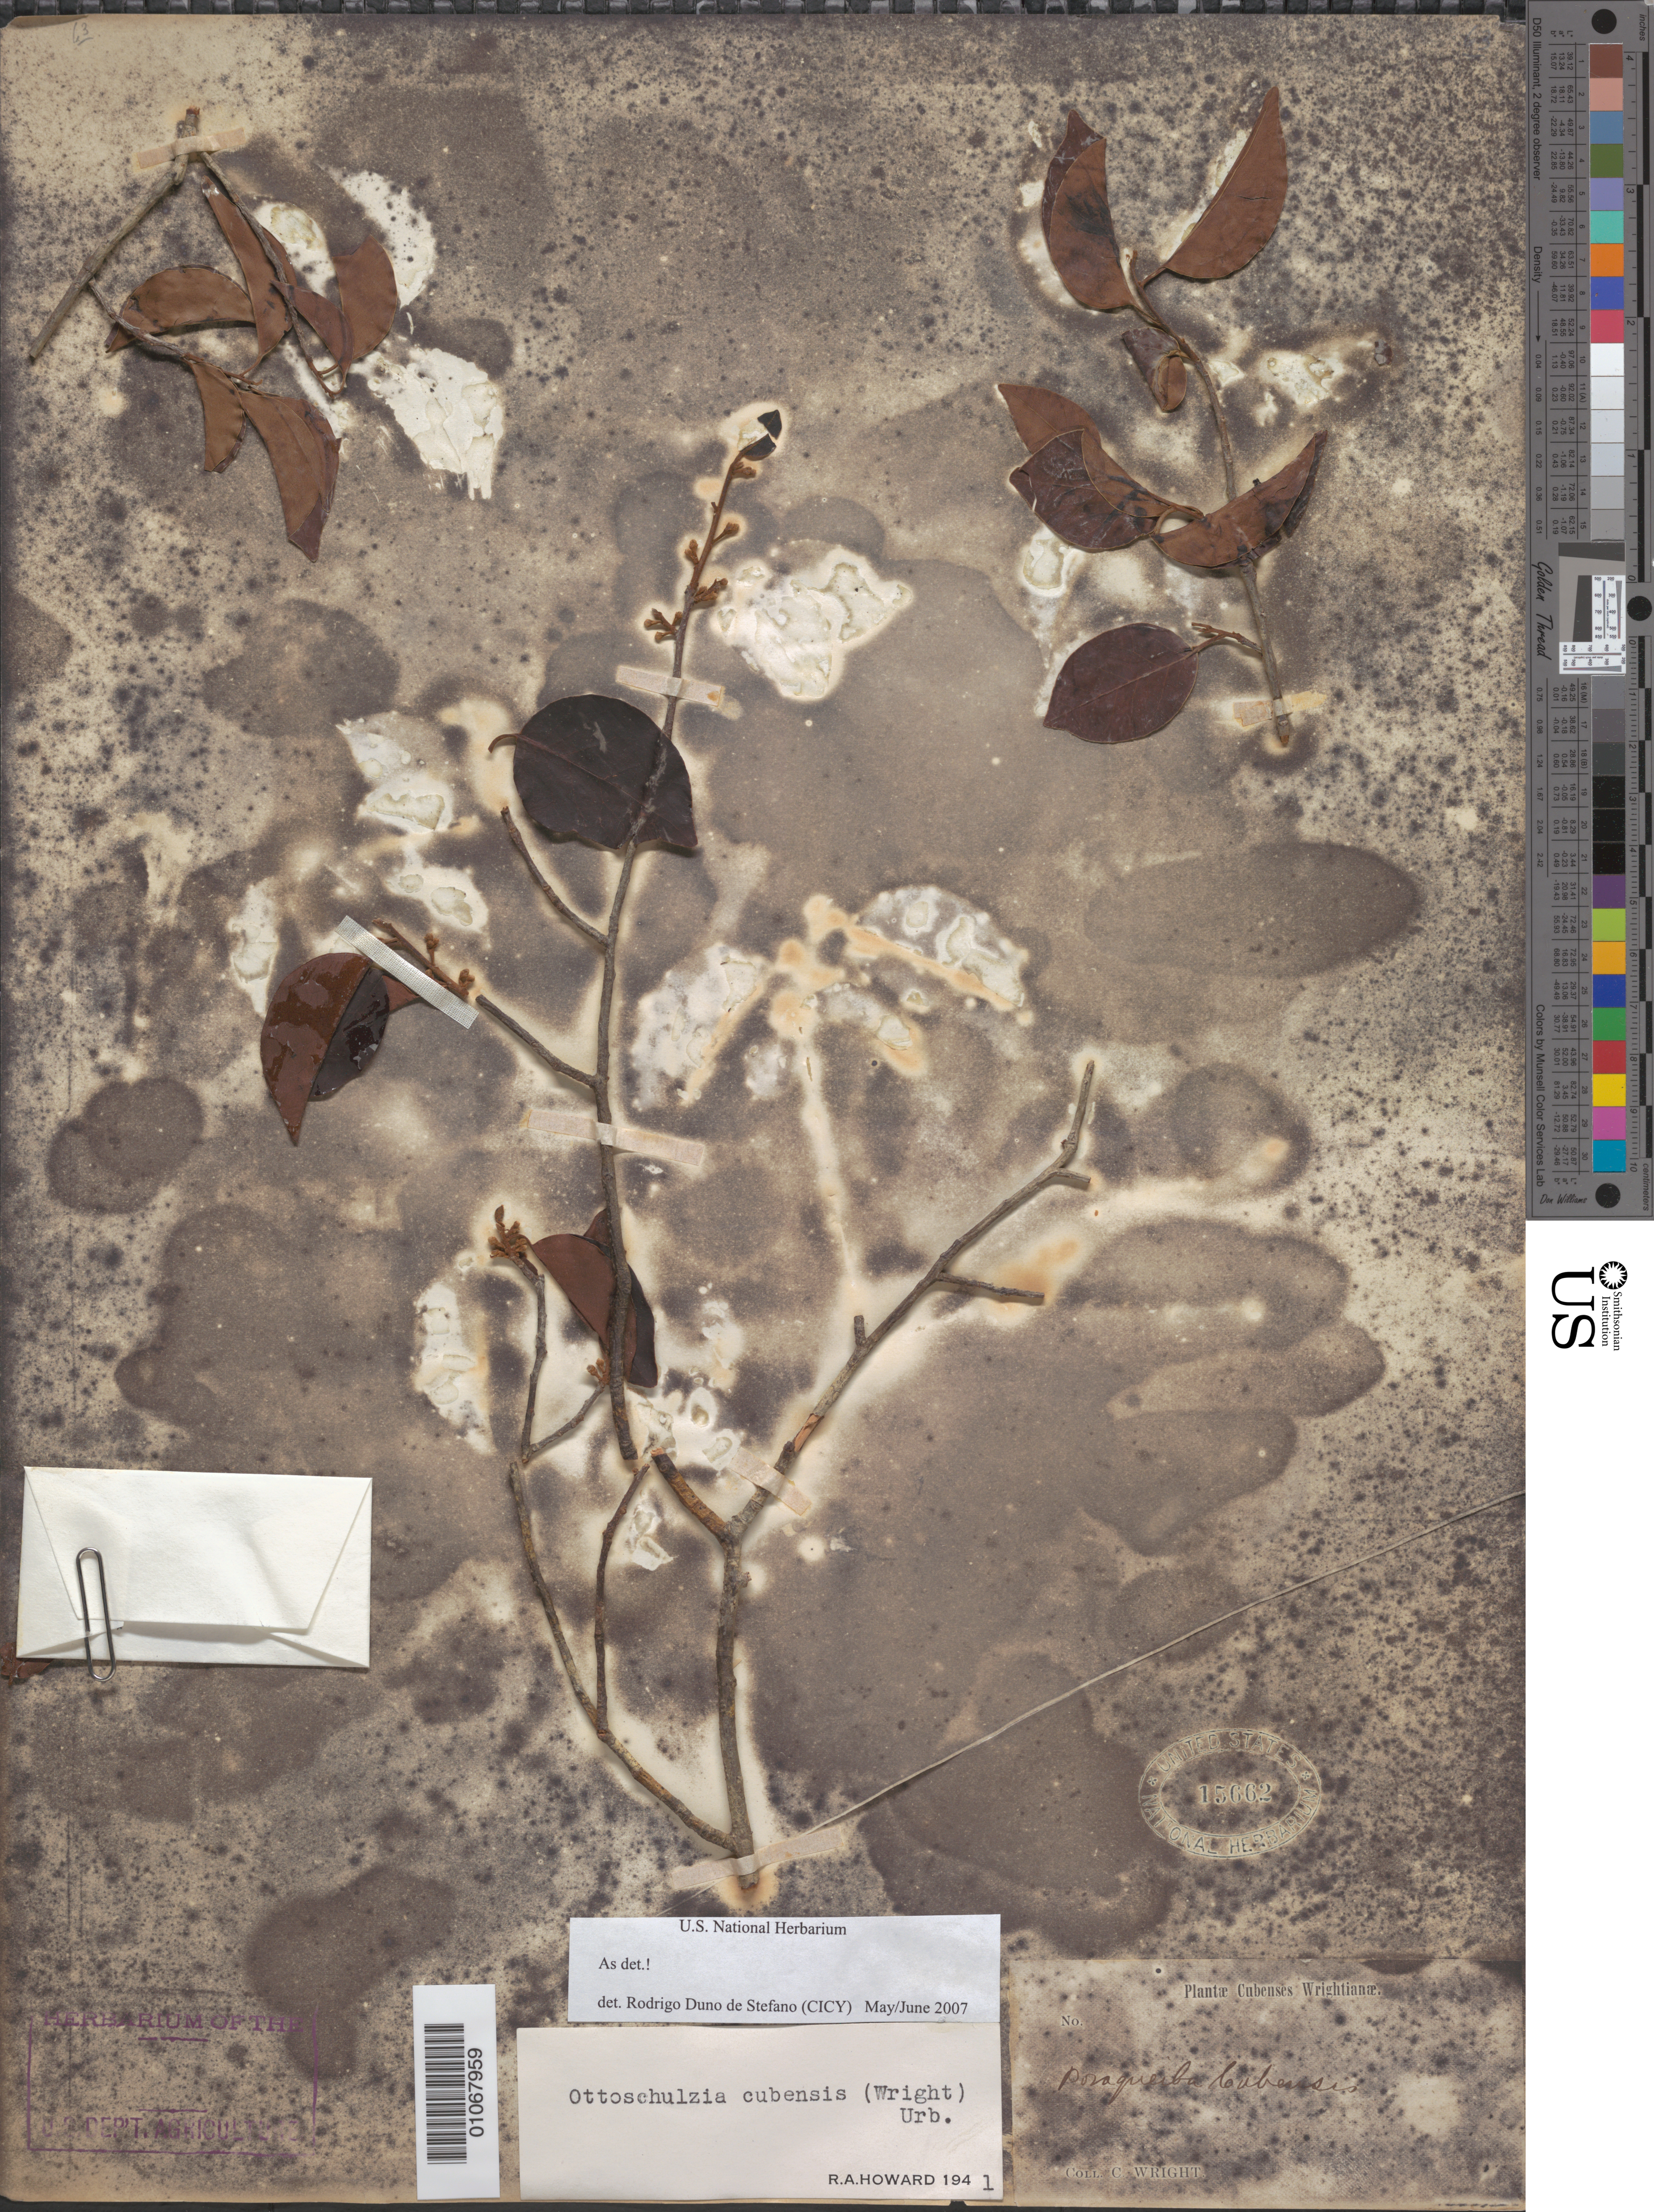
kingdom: Plantae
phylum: Tracheophyta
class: Magnoliopsida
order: Metteniusales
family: Metteniusaceae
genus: Ottoschulzia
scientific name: Ottoschulzia cubensis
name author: (C. Wright ex Griseb.) Urb.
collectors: C. Wright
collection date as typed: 1800 to 1899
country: Cuba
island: Cuba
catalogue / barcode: US 15662